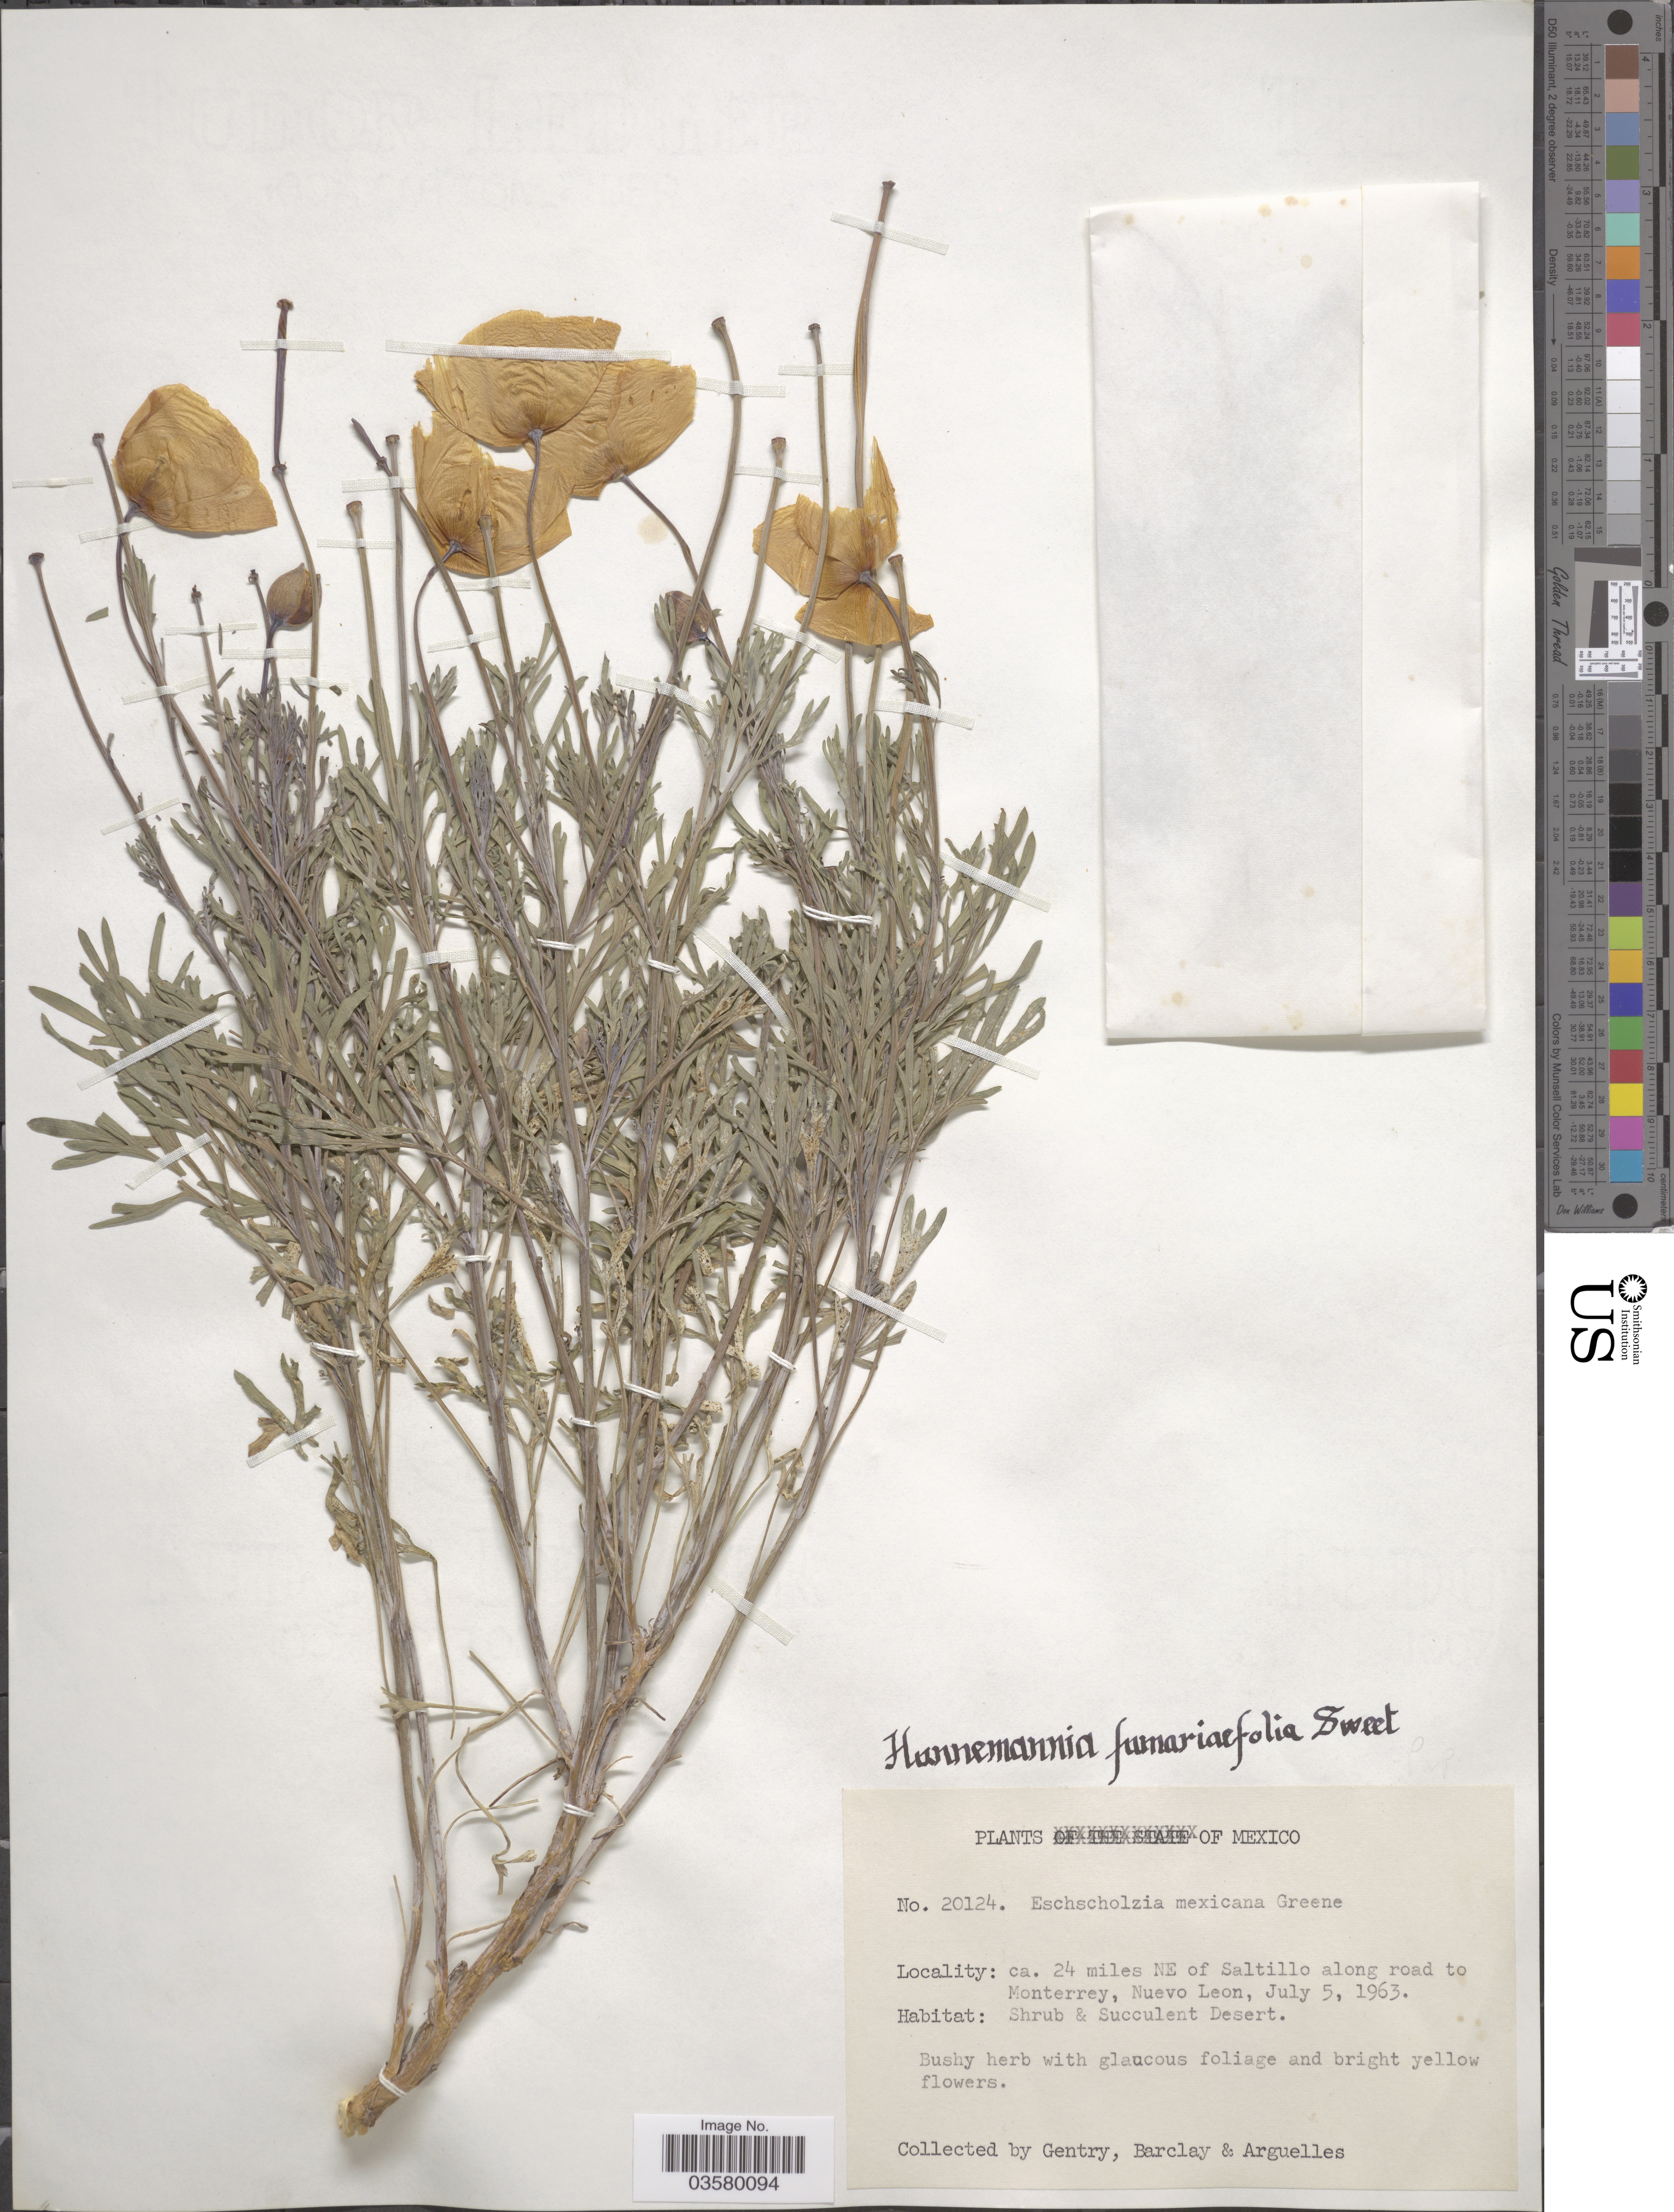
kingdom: Plantae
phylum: Tracheophyta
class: Magnoliopsida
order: Ranunculales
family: Papaveraceae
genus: Hunnemannia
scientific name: Hunnemannia fumariifolia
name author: Sweet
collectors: Gentry, --, -- Barclay & Arguelles, --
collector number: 20124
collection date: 1963-07-05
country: Mexico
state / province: Nuevo León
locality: Ca. 24 miles NE of Saltillo along road to Monterrey.